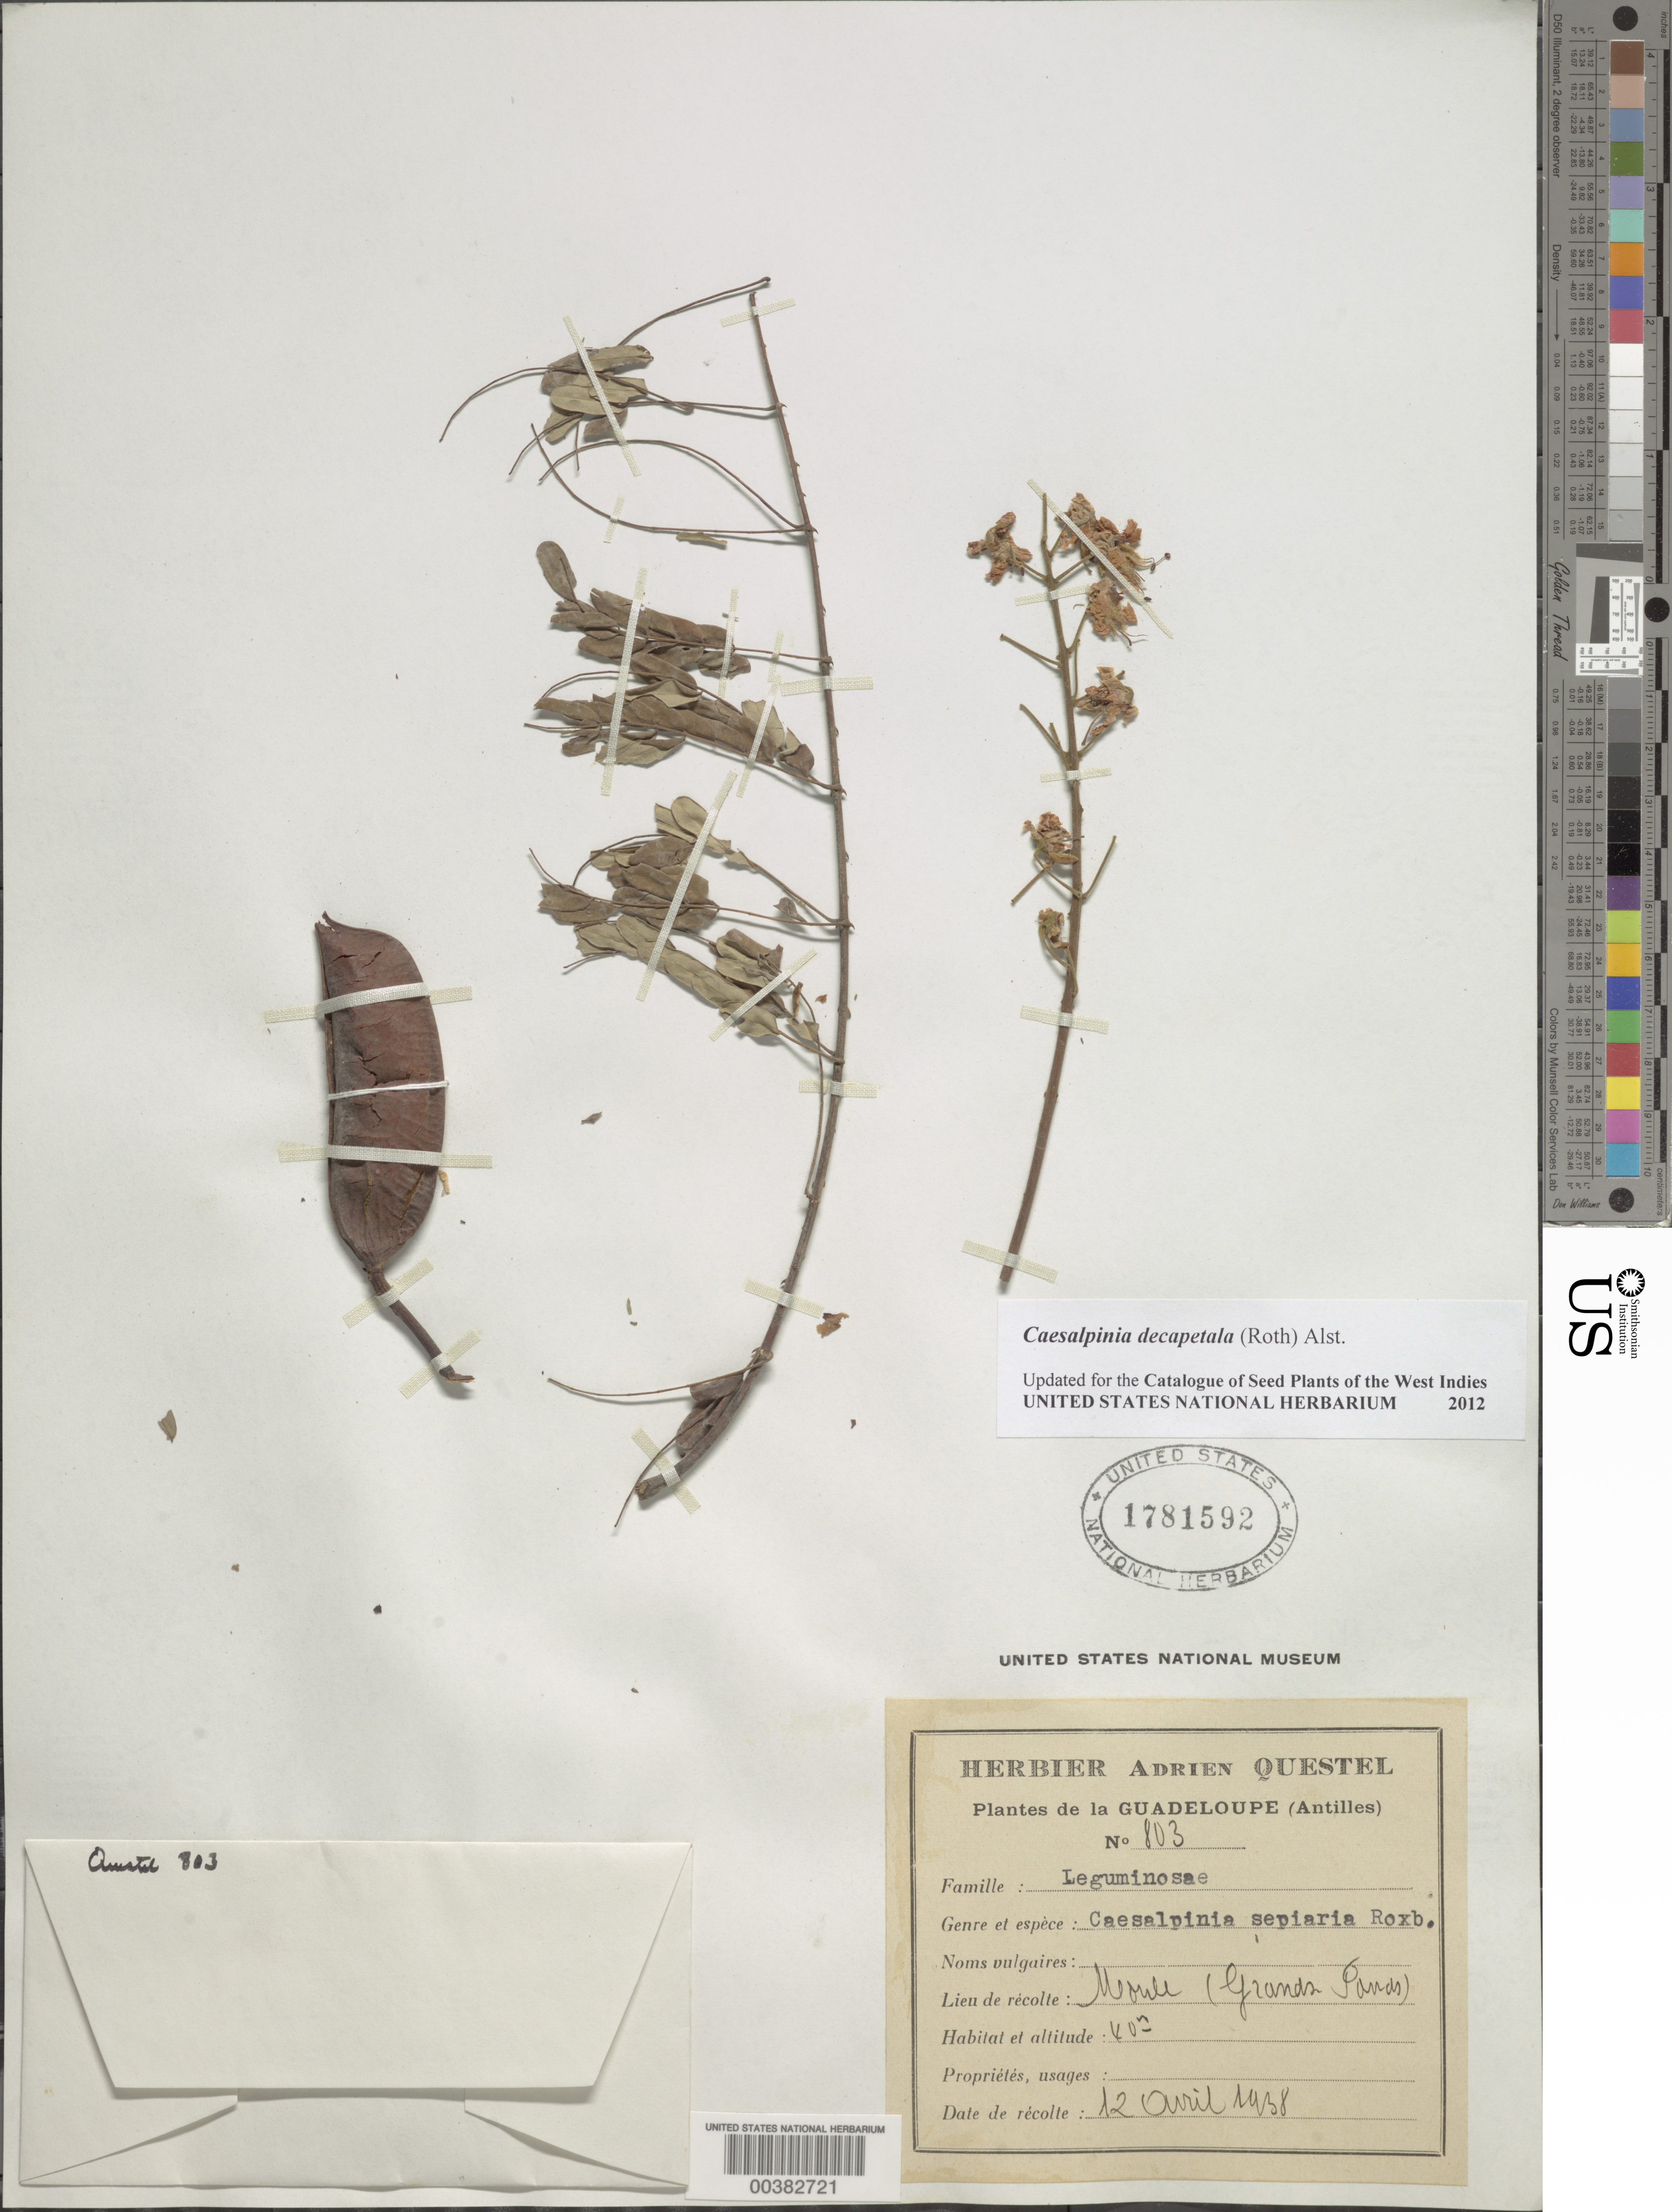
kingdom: Plantae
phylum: Tracheophyta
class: Magnoliopsida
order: Fabales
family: Fabaceae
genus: Biancaea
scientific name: Biancaea decapetala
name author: (Roth) O. Deg.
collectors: A. Questel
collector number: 803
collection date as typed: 12 Apr 1938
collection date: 1938-04-12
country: Guadeloupe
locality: Monte (grands pands)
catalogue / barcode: US 1781592